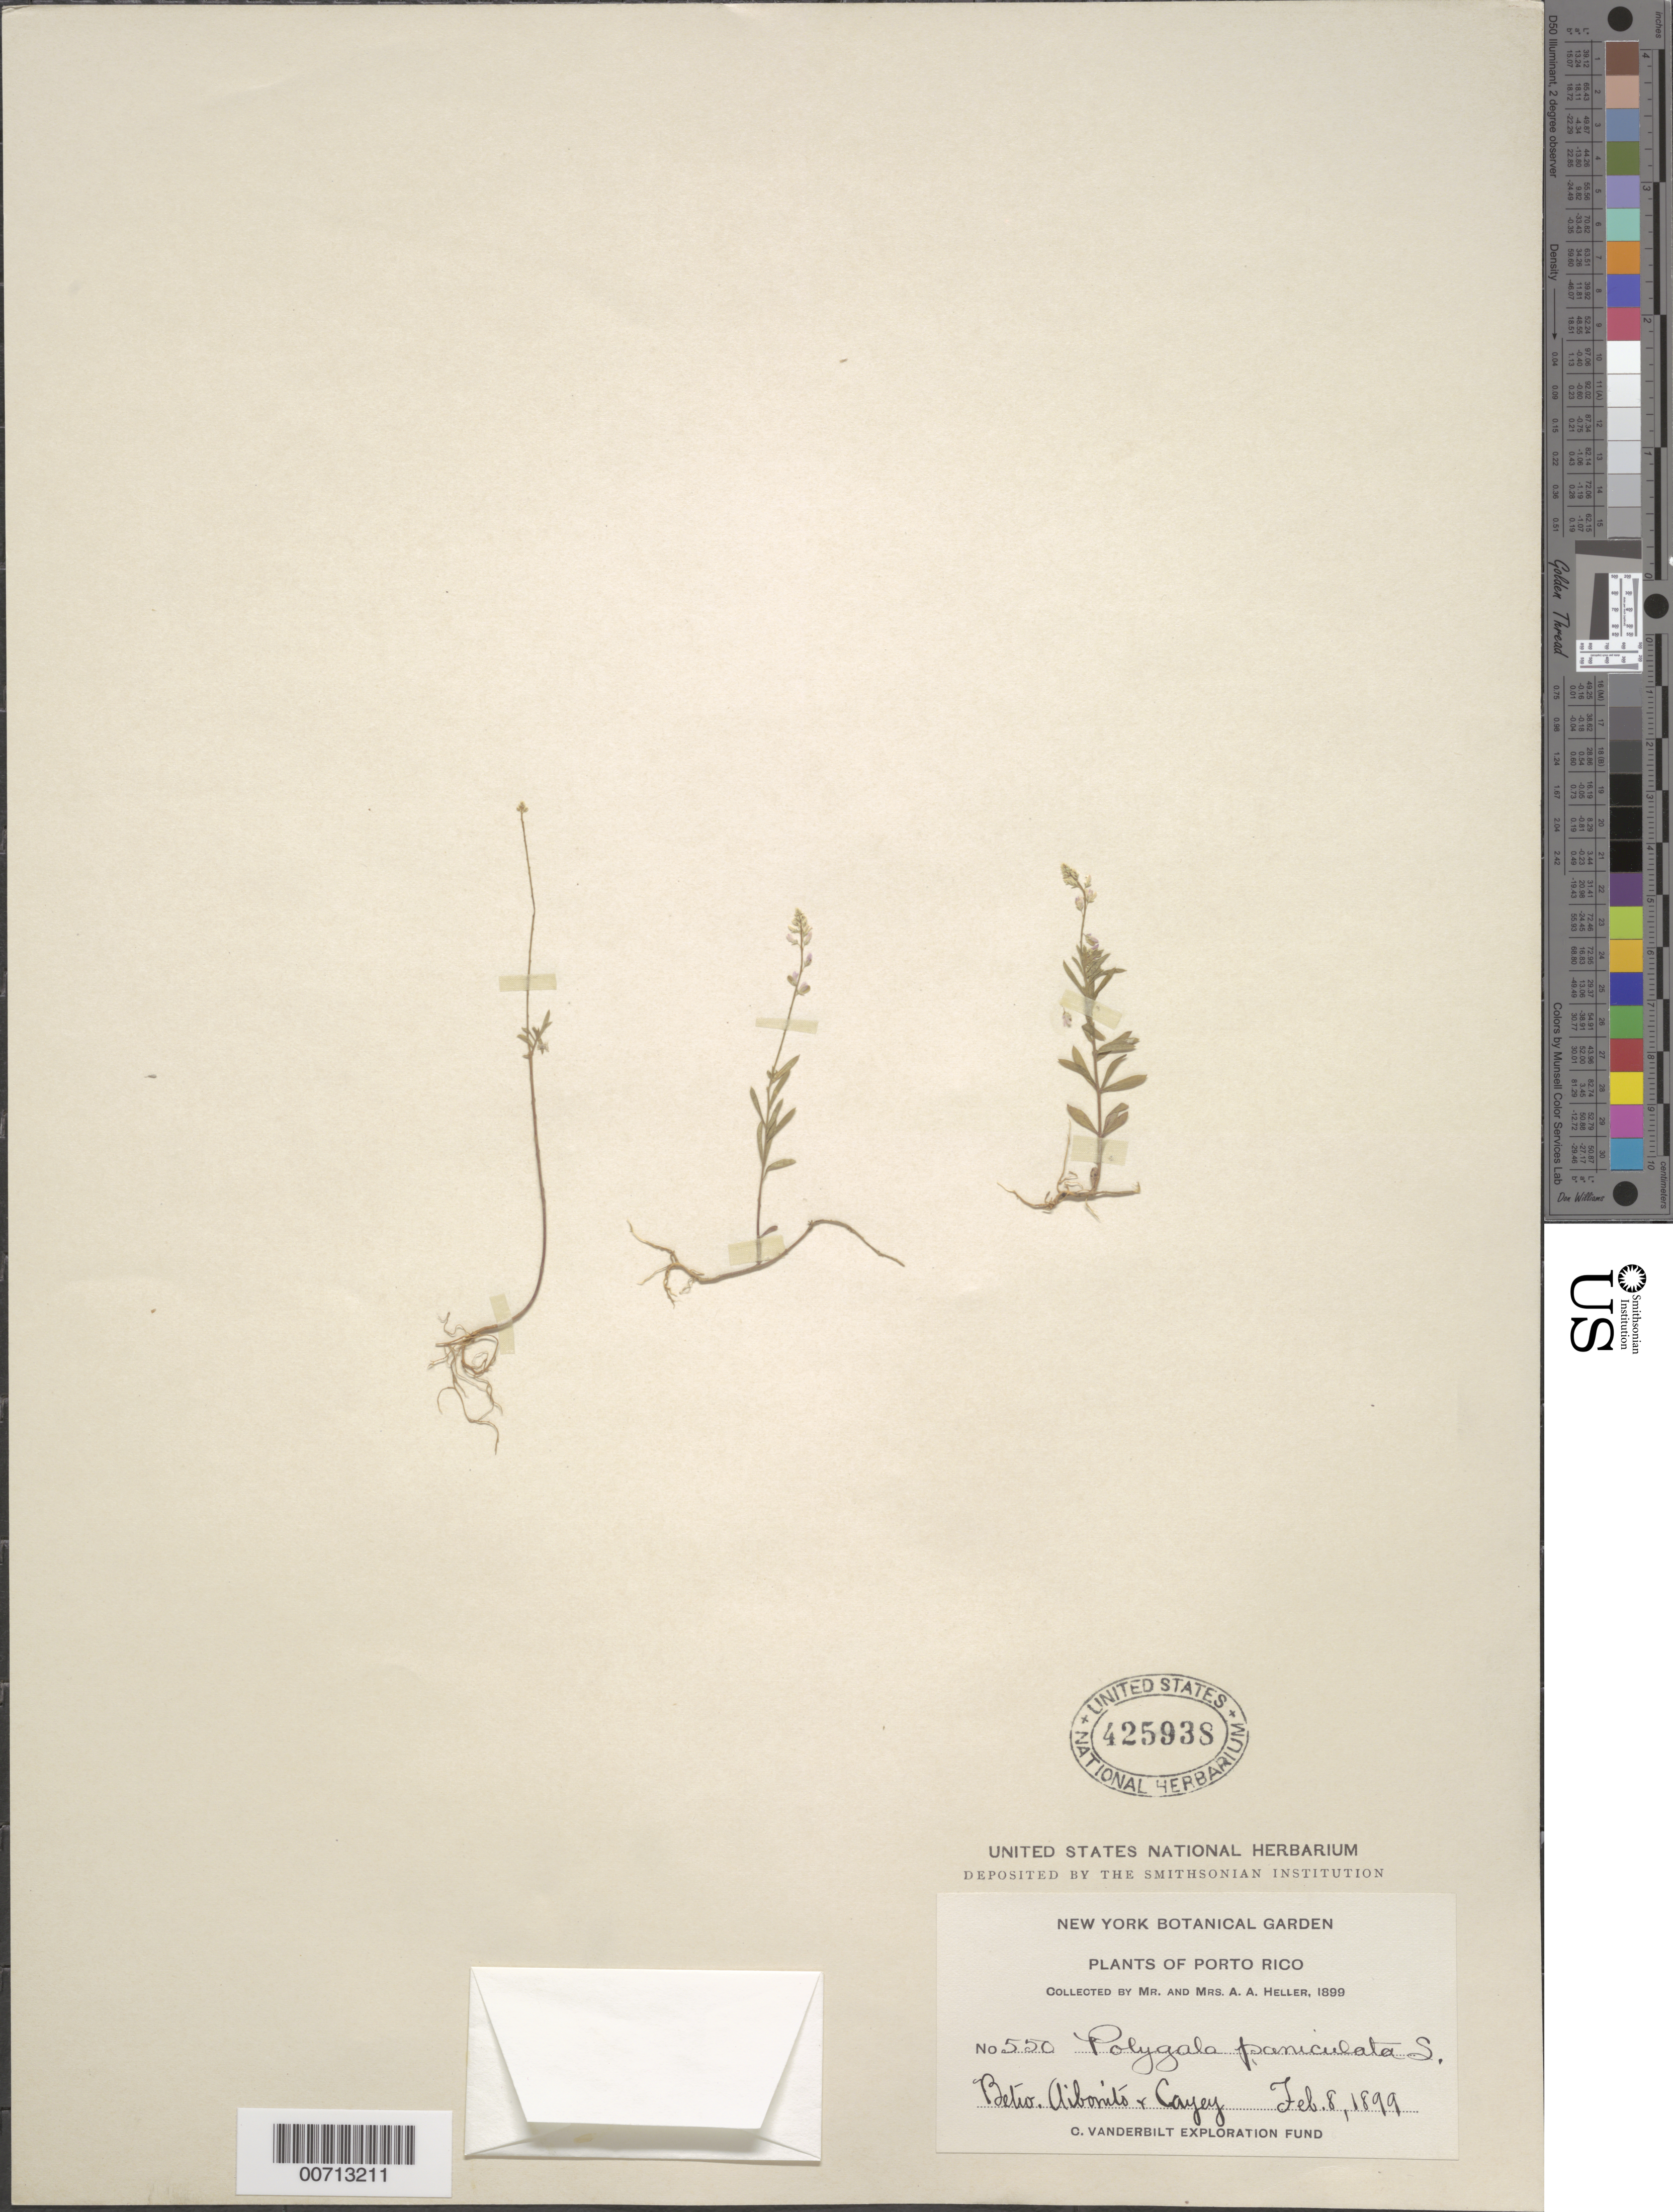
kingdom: Plantae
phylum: Tracheophyta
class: Magnoliopsida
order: Fabales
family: Polygalaceae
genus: Polygala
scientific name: Polygala paniculata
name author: L.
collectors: A. A. Heller & -- Heller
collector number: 550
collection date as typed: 08 Feb 1899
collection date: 1899-02-08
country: Puerto Rico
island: Greater Antilles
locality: Aibonito & Cayey, btw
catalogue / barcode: US 425938